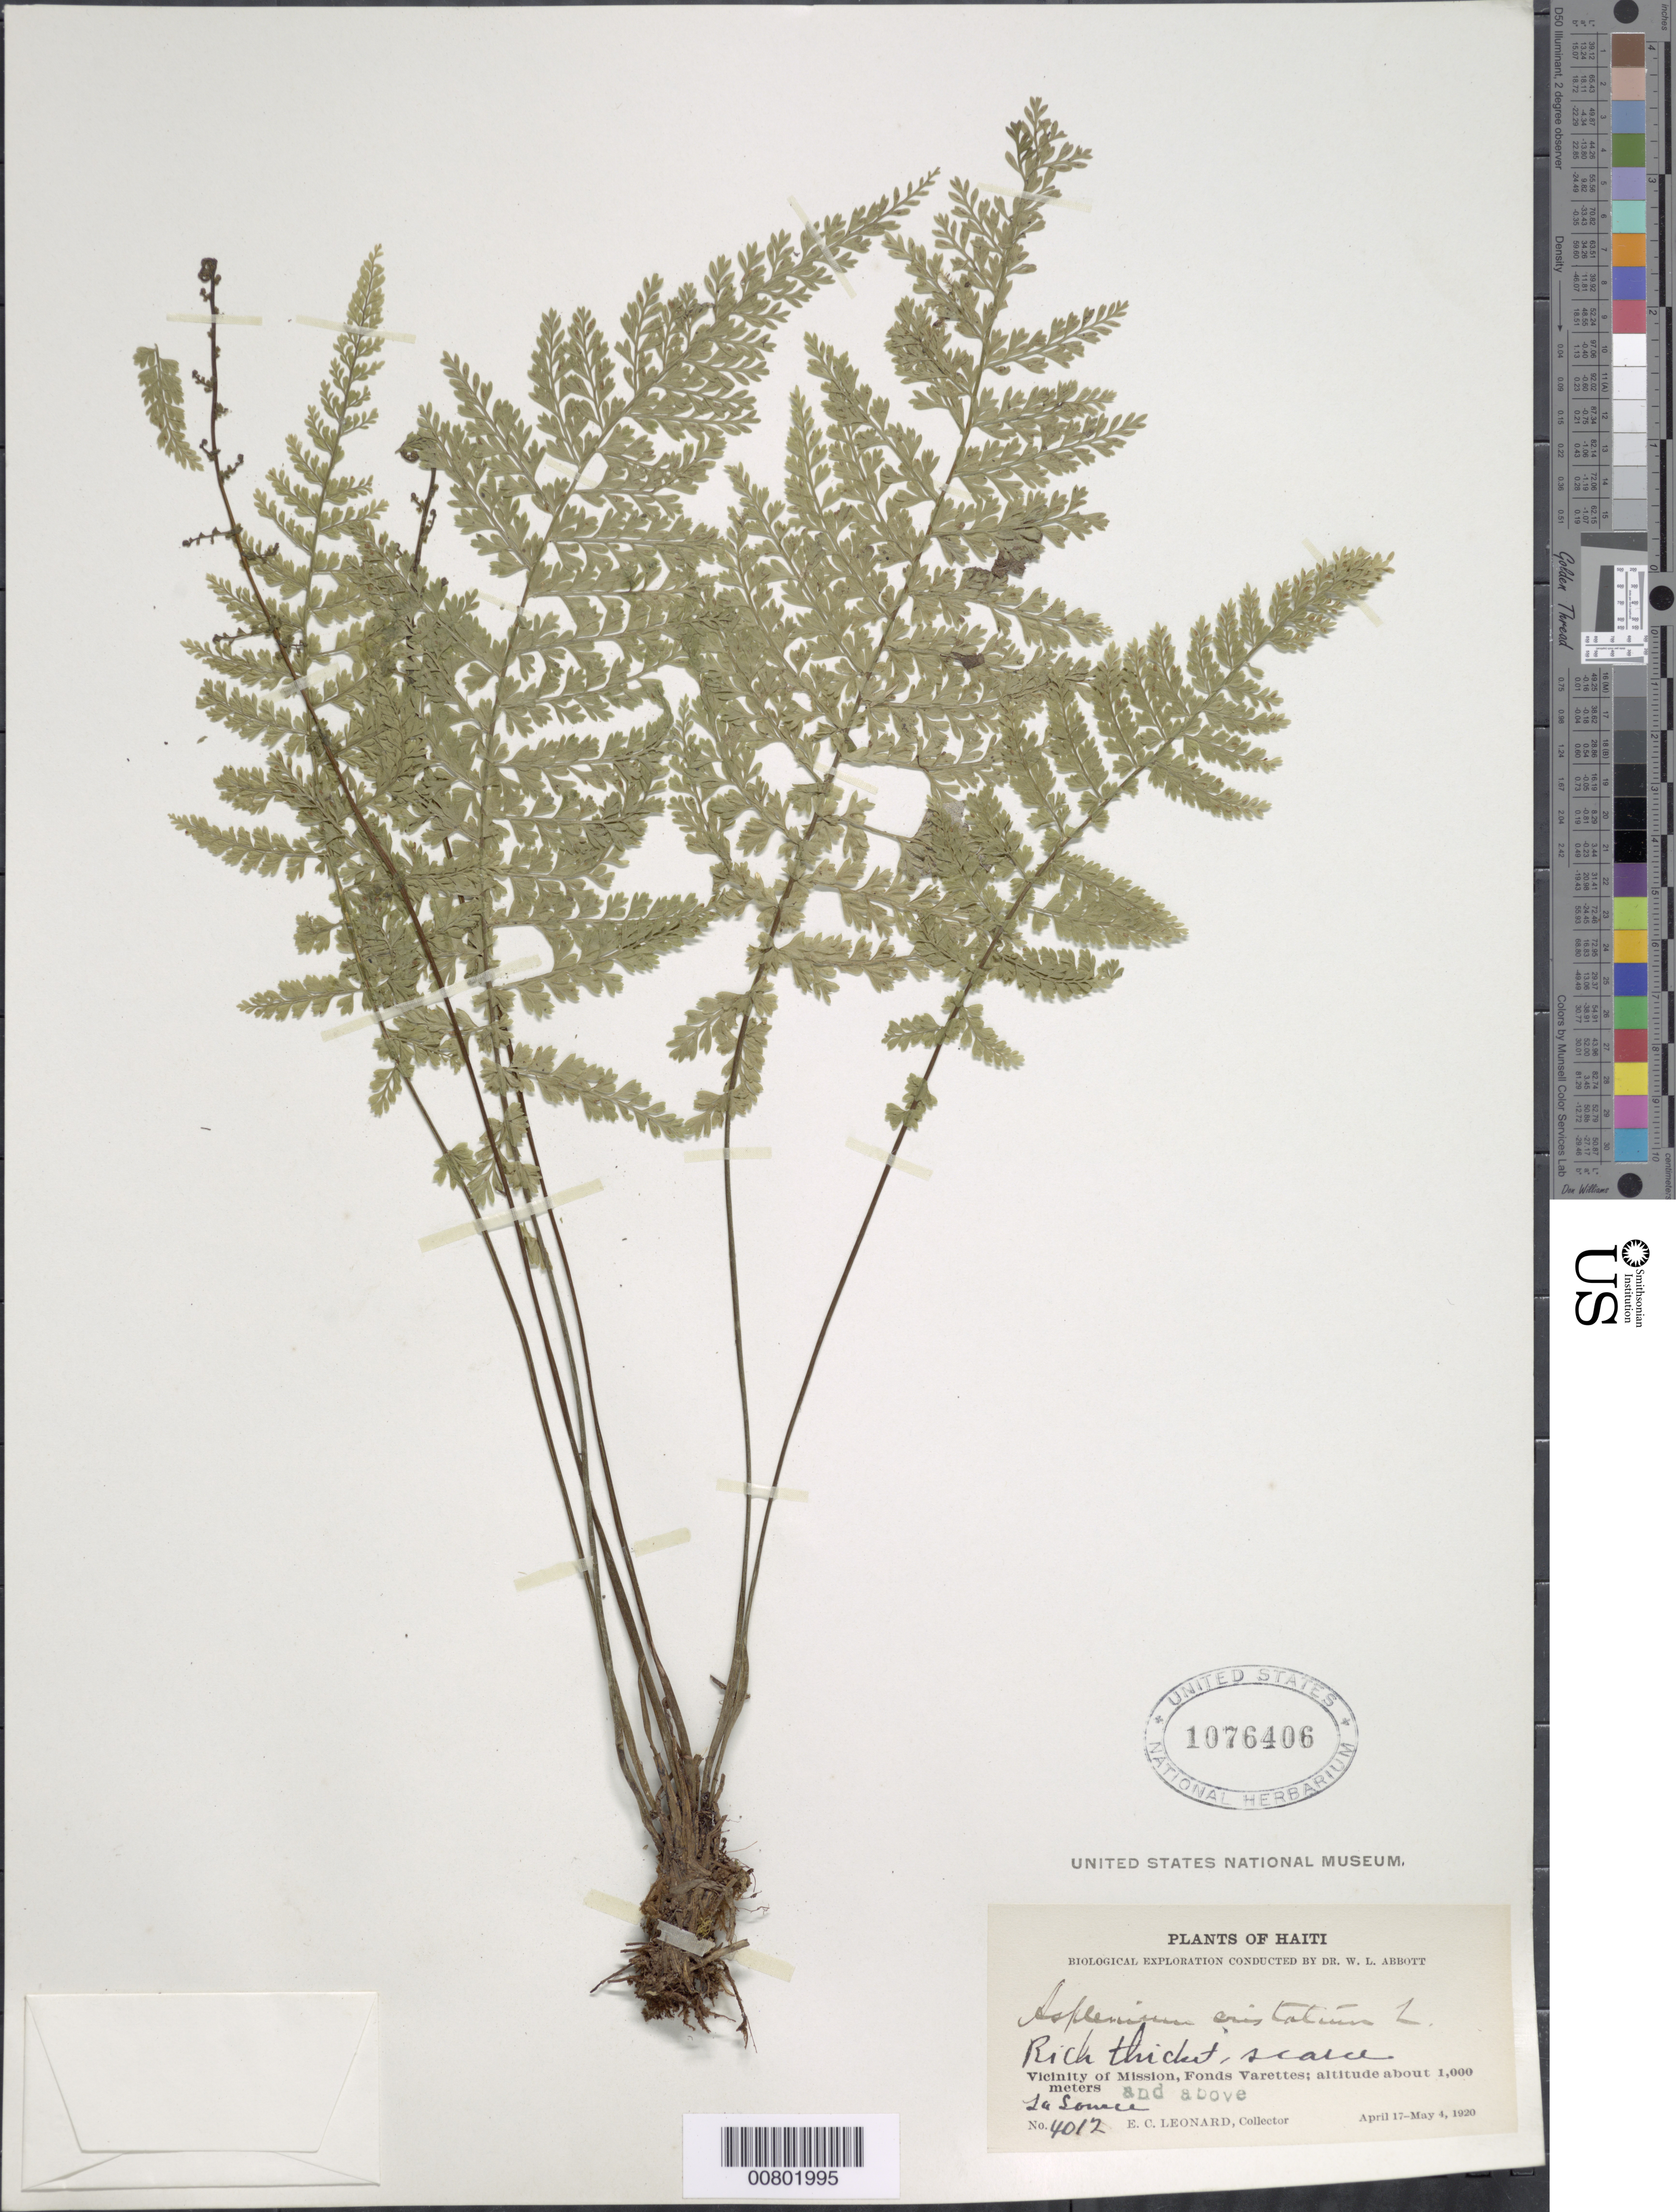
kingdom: Plantae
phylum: Tracheophyta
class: Polypodiopsida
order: Polypodiales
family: Aspleniaceae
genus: Asplenium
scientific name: Asplenium cristatum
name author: Lam.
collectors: E. C. Leonard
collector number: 4012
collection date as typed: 17 Apr 1920 to 04 May 1920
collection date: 1920-04-17/1920-05-04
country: Haiti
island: Hispaniola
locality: Fonds Varettes, vicinity Mission, La Source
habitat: Rich thicket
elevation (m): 1000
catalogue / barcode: US 1076406